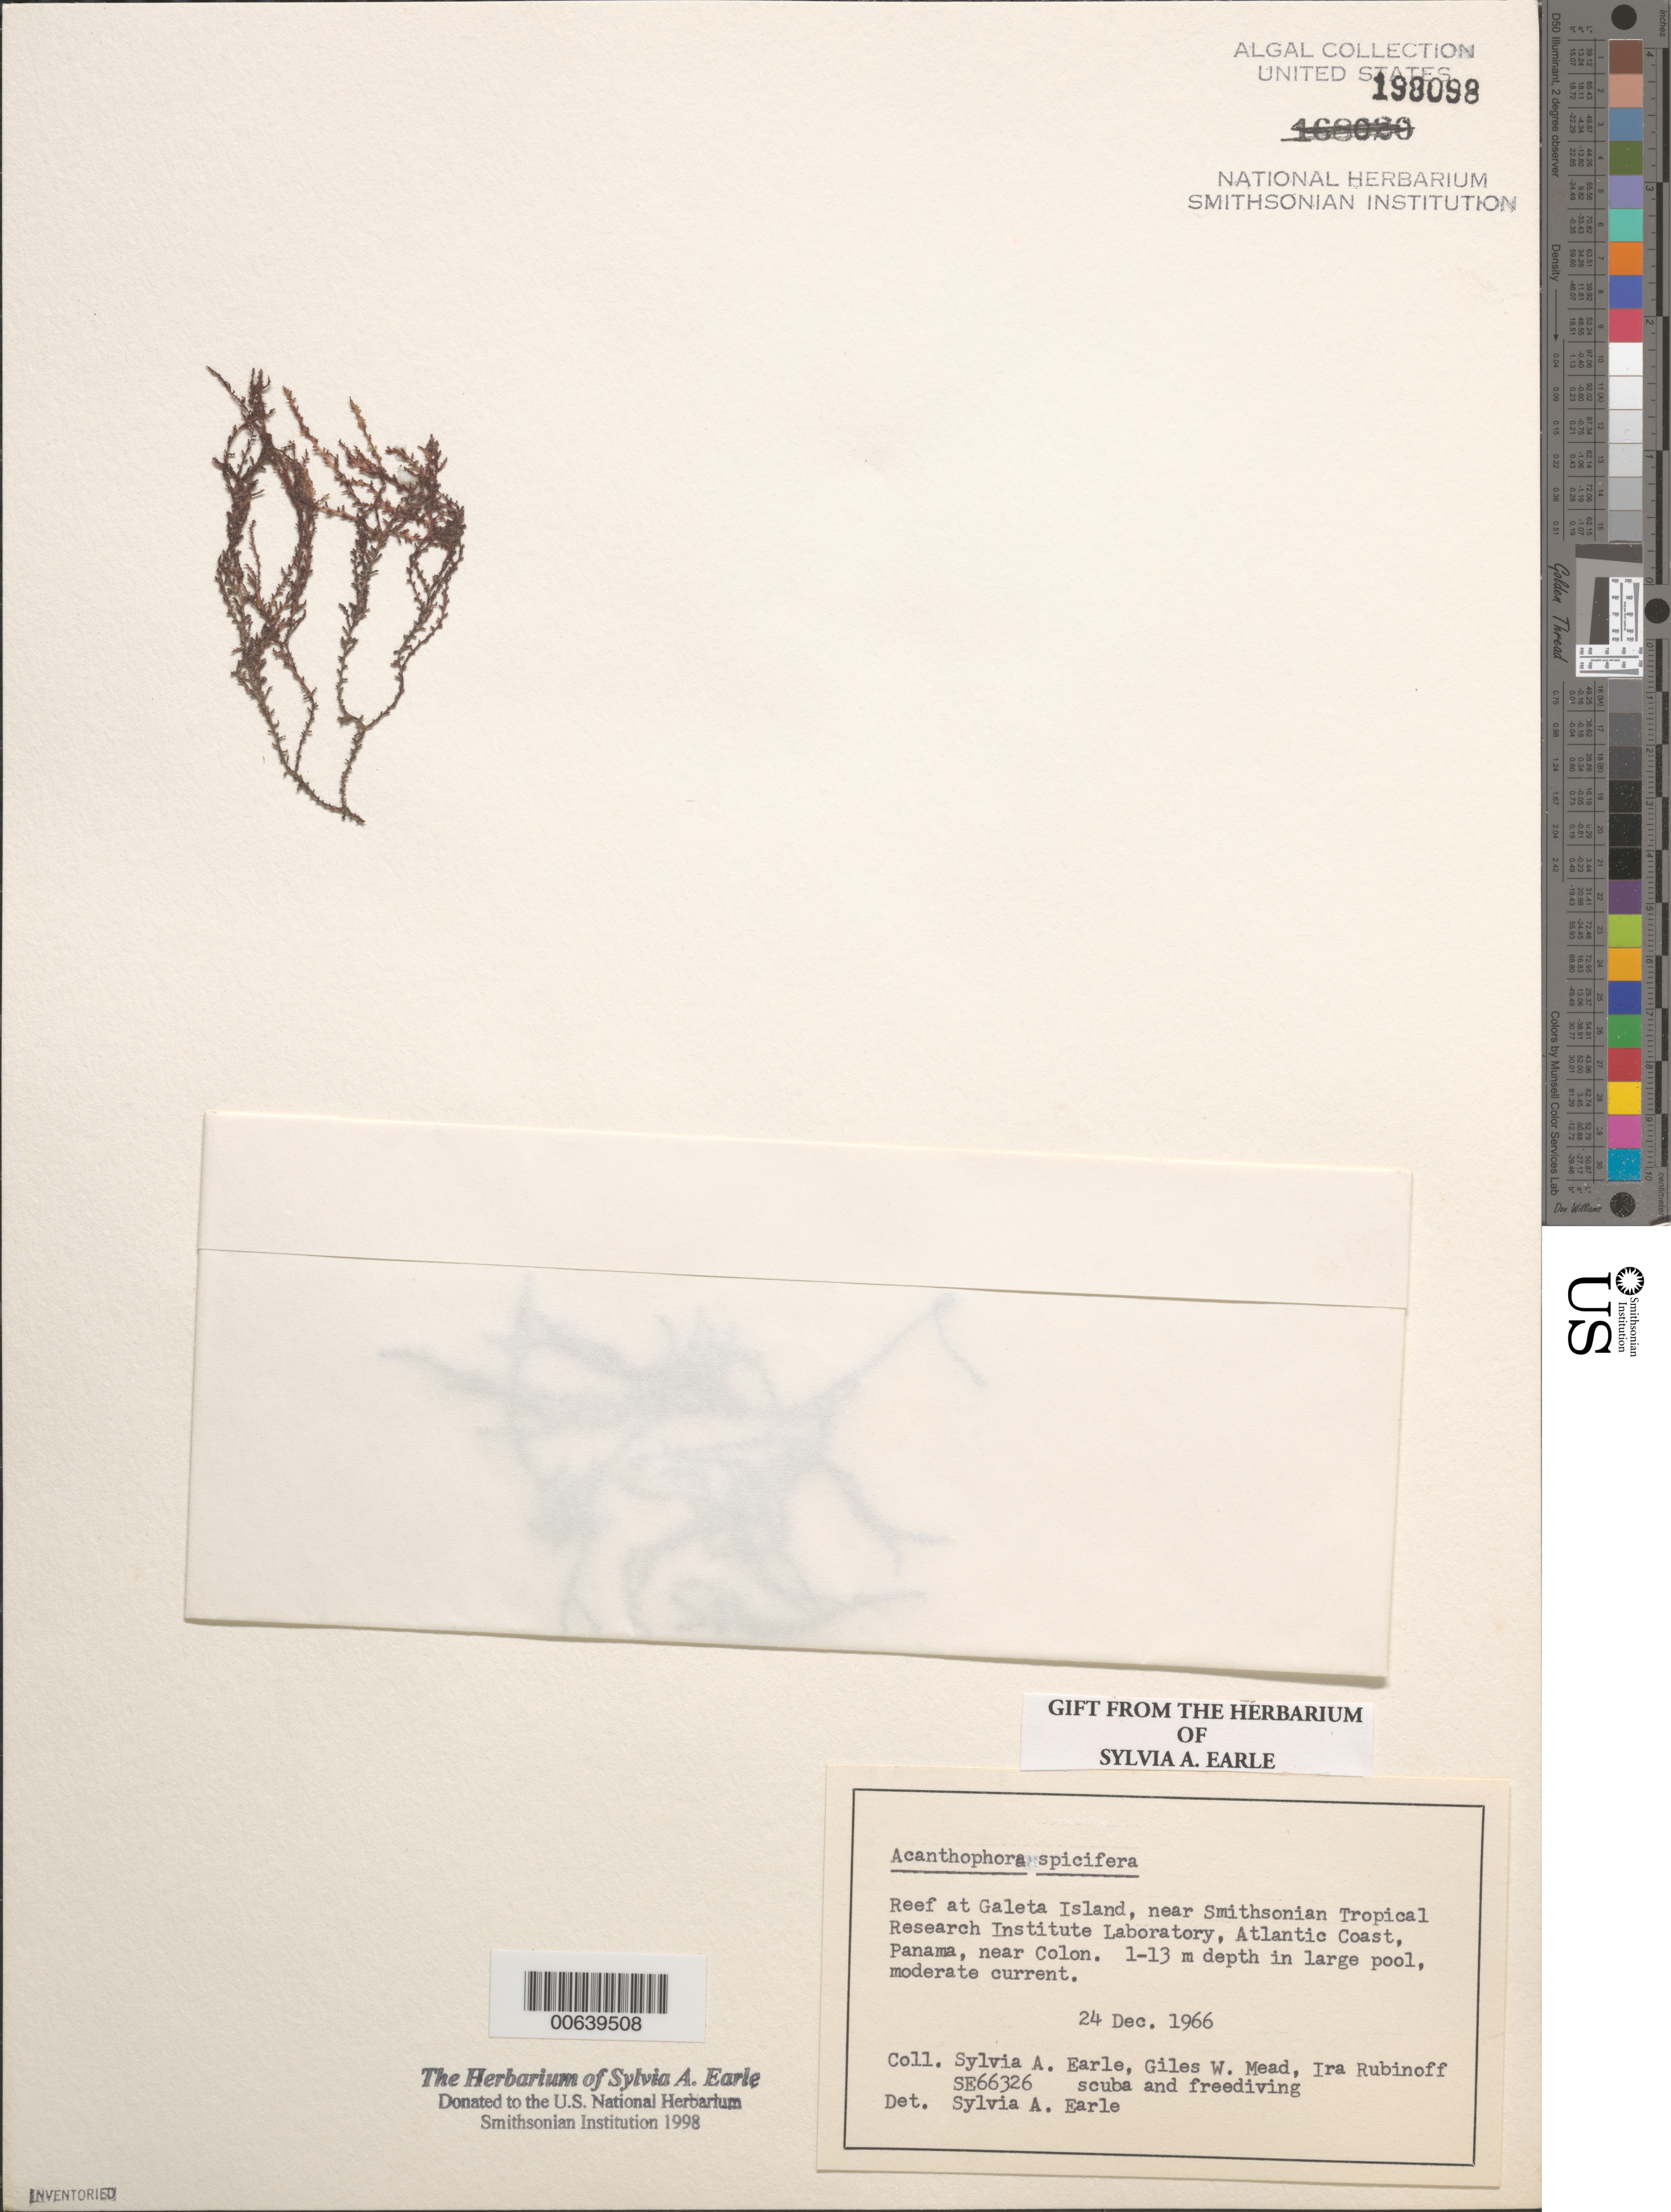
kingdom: Plantae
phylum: Rhodophyta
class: Florideophyceae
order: Ceramiales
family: Rhodomelaceae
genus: Acanthophora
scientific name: Acanthophora spicifera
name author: (Vahl) Børgesen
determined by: Earle, S. A.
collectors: S. A. Earle, G. W. Mead & I. Rubinoff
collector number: SE 66326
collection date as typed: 24 Dec 1966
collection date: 1966-12-24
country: Panama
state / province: Colón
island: Galeta Island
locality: Near Smithsonian Tropical Research Institute Laboratory, near Colon, Atlantic Coast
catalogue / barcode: US 198098